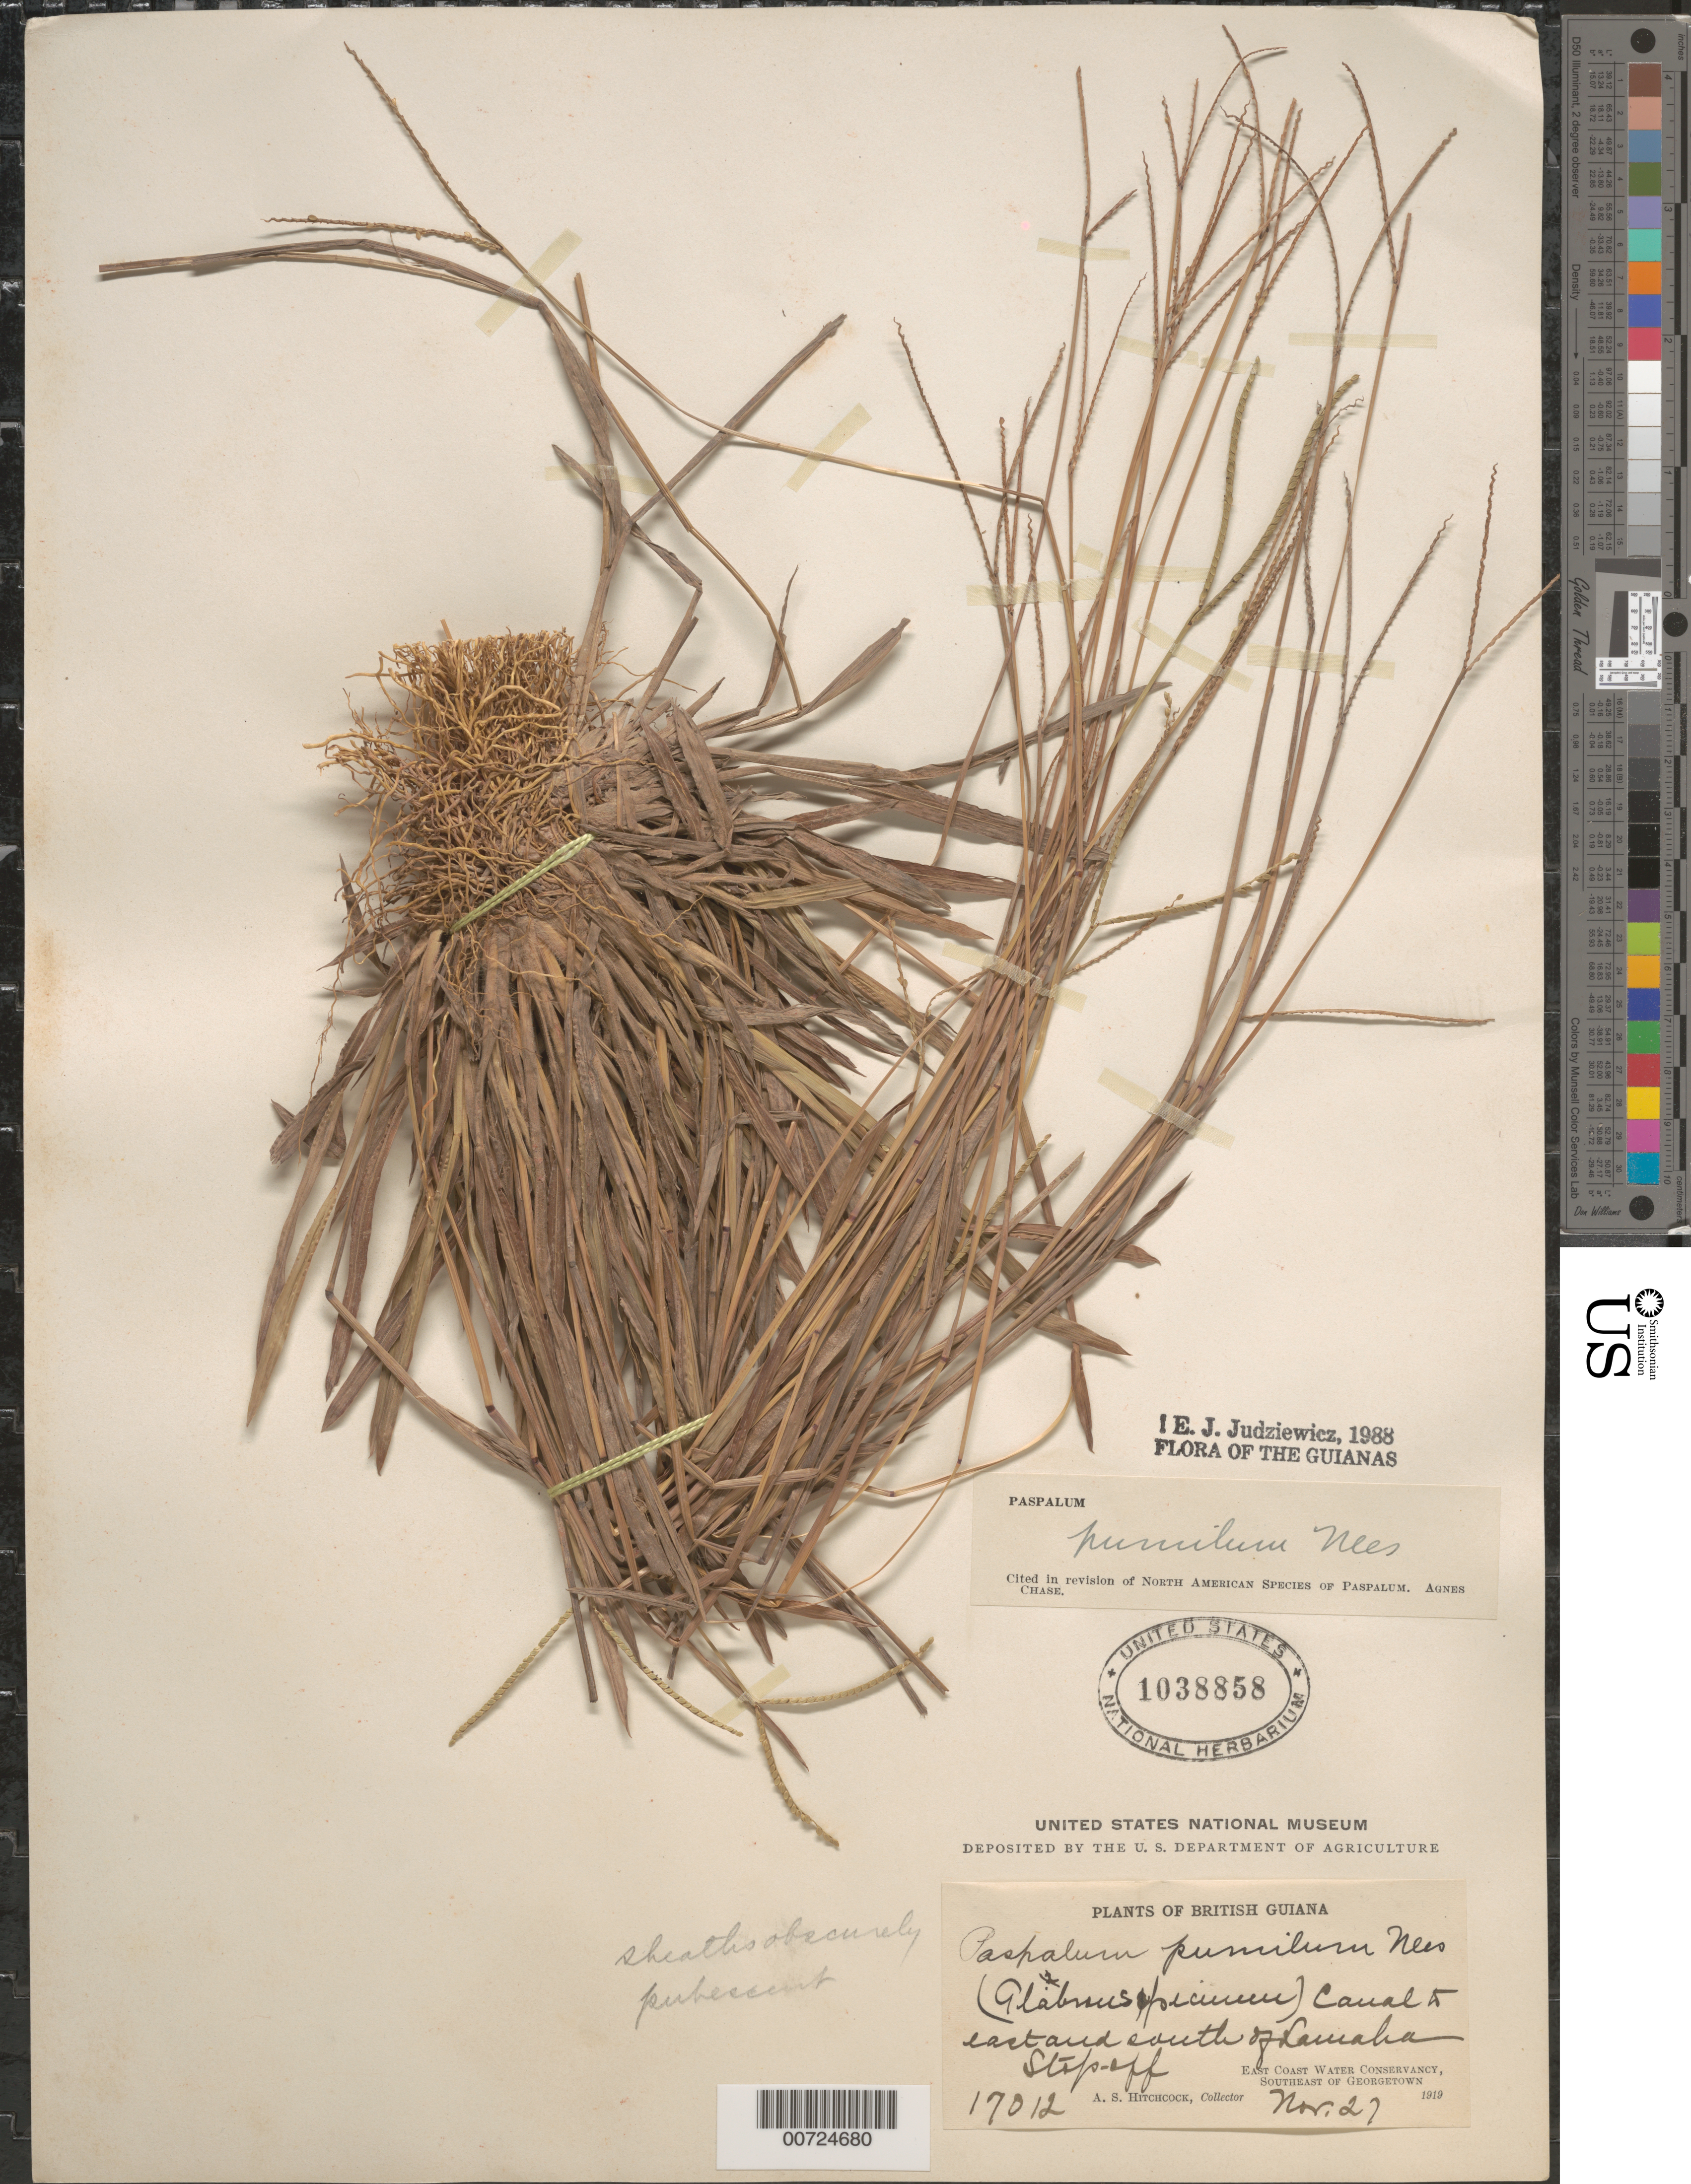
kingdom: Plantae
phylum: Tracheophyta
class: Liliopsida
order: Poales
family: Poaceae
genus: Paspalum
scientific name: Paspalum pumilum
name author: Nees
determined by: Judziewicz, E. J.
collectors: A. S. Hitchcock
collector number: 17012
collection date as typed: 27-Nov-19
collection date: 1919-11-27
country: Guyana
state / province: Demerara-Mahaica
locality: Georgetown, SE of, East Coast Water Conservancy, Lamaha Stop-Off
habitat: Canal to E and S of Lamaha Stop-off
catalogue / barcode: US 1038858